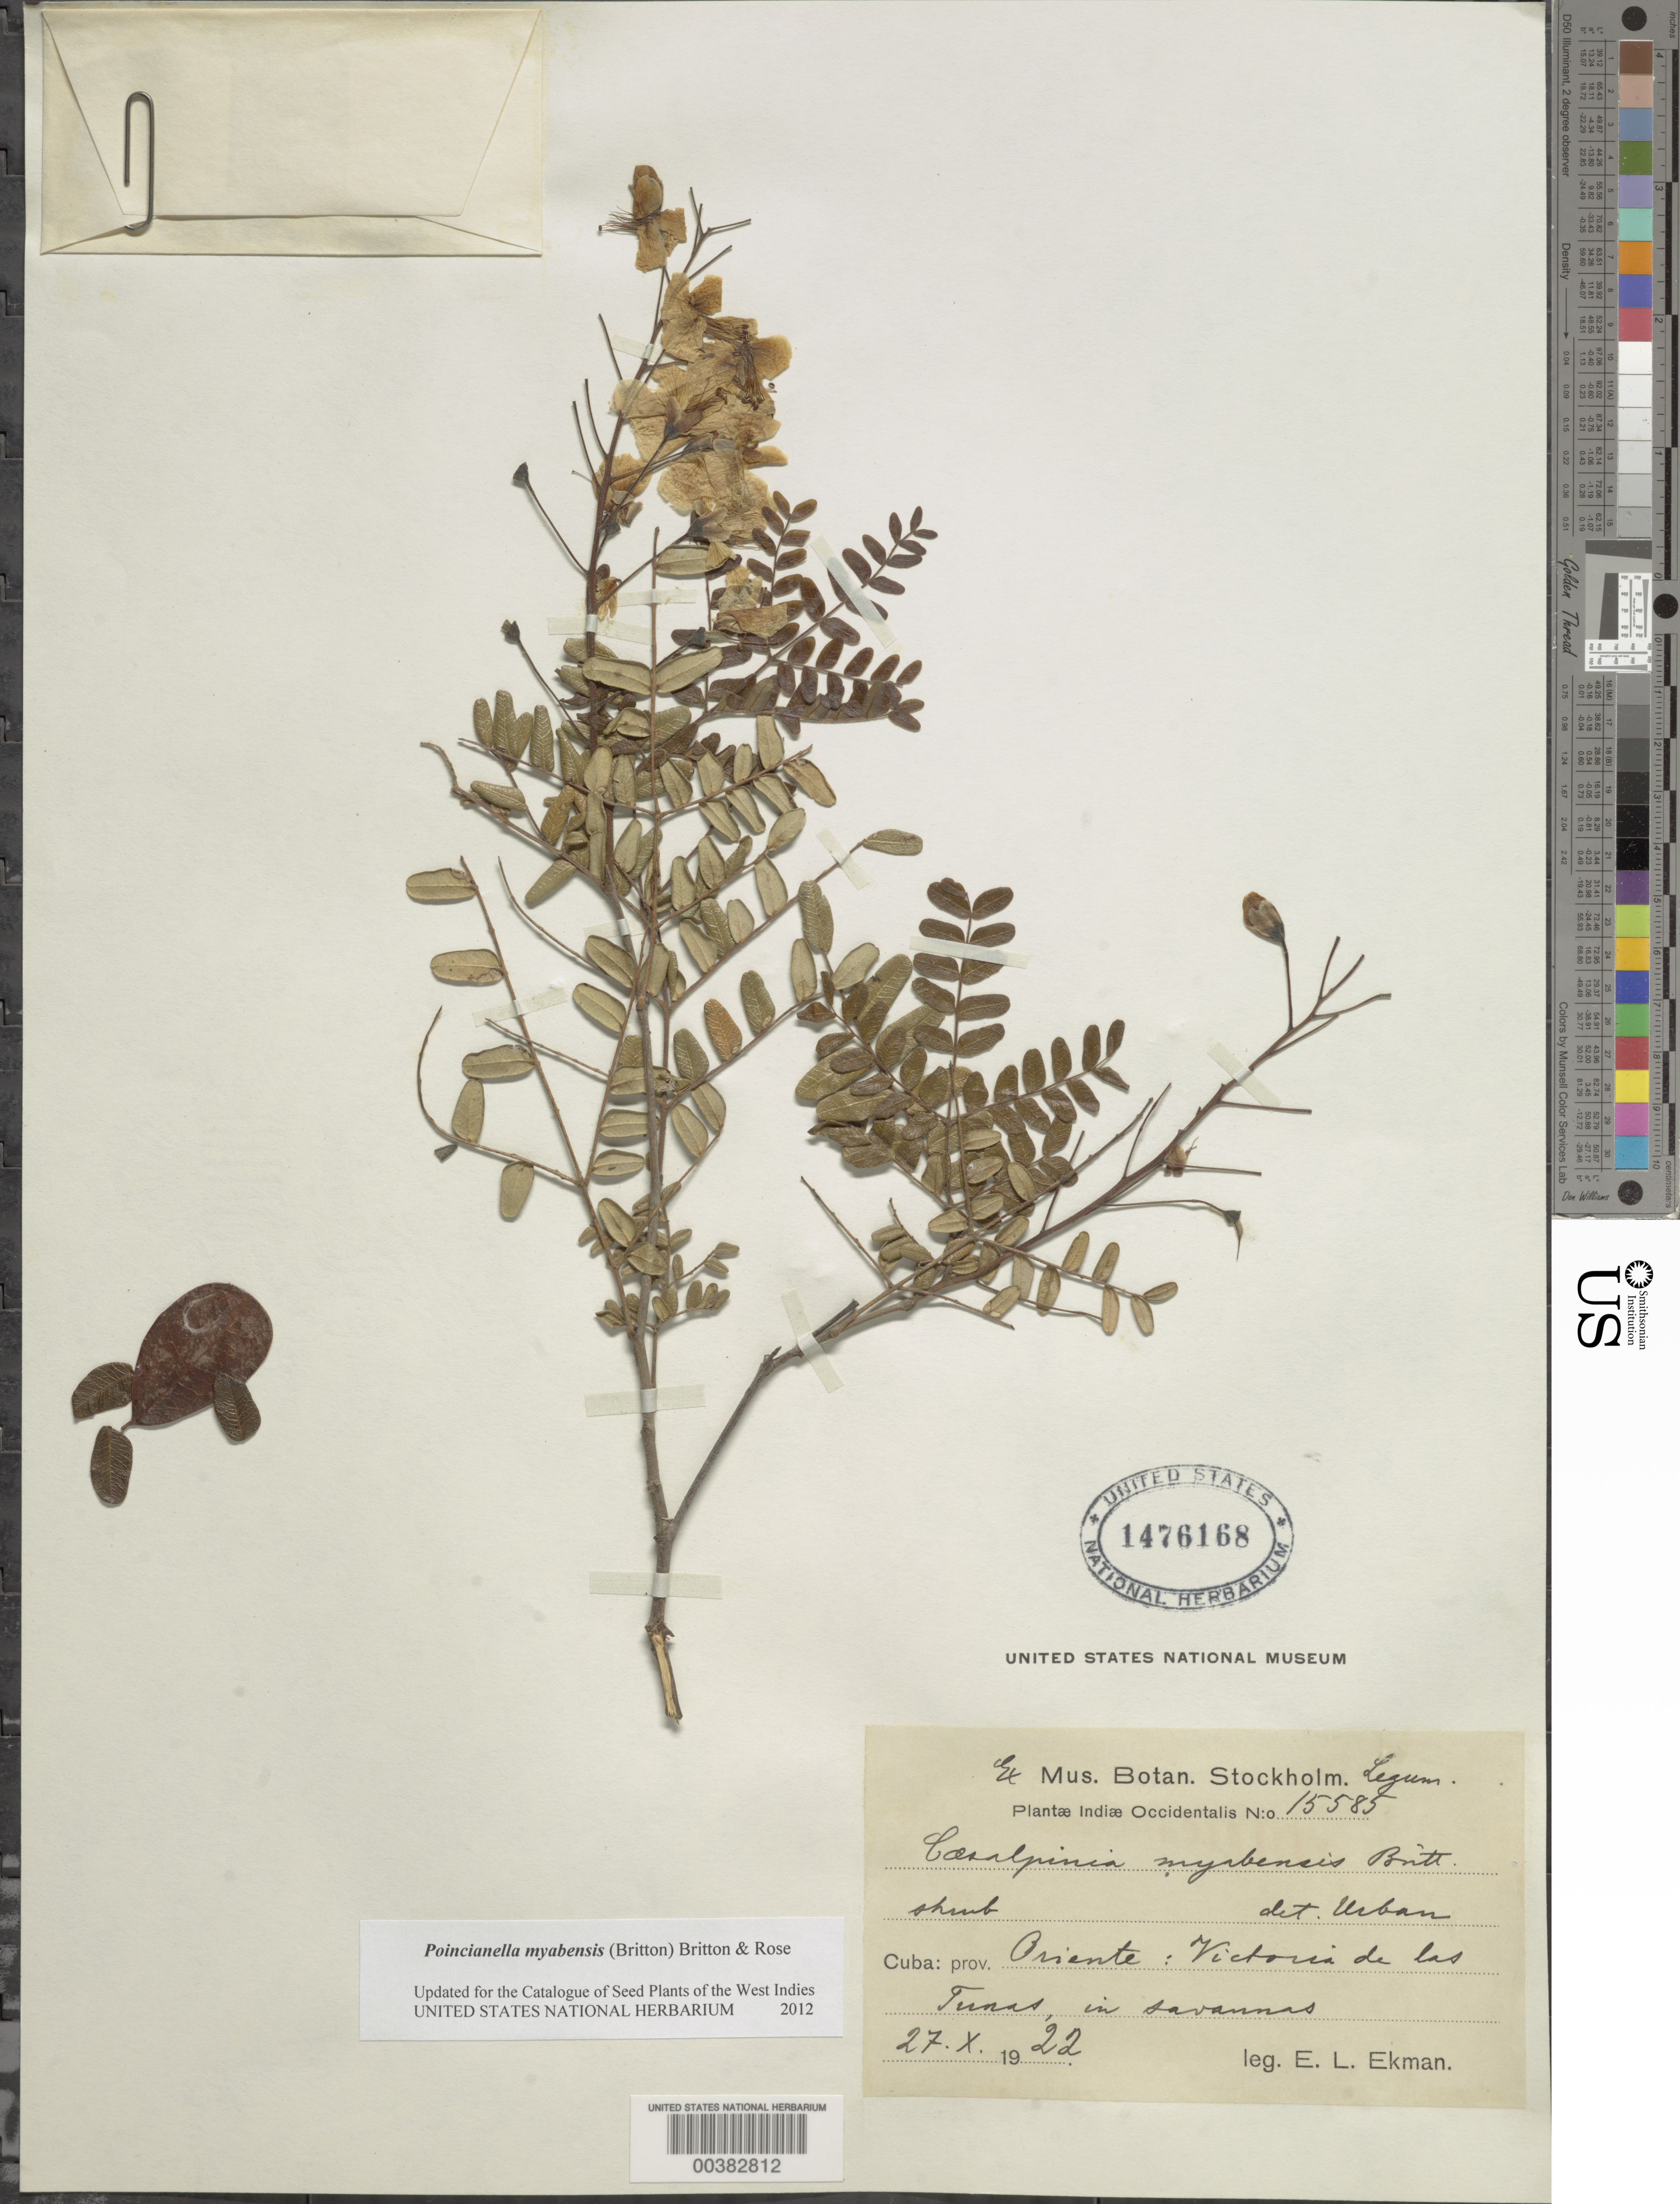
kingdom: Plantae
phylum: Tracheophyta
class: Magnoliopsida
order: Fabales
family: Fabaceae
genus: Cenostigma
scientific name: Cenostigma maybense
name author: (Britton) Gagnon & G.P. Lewis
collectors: E. L. Ekman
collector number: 15585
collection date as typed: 27 Oct 1922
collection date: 1922-10-27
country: Cuba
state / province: Oriente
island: Greater Antilles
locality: Victoria de las tunas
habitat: In savannas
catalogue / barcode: US 1476168